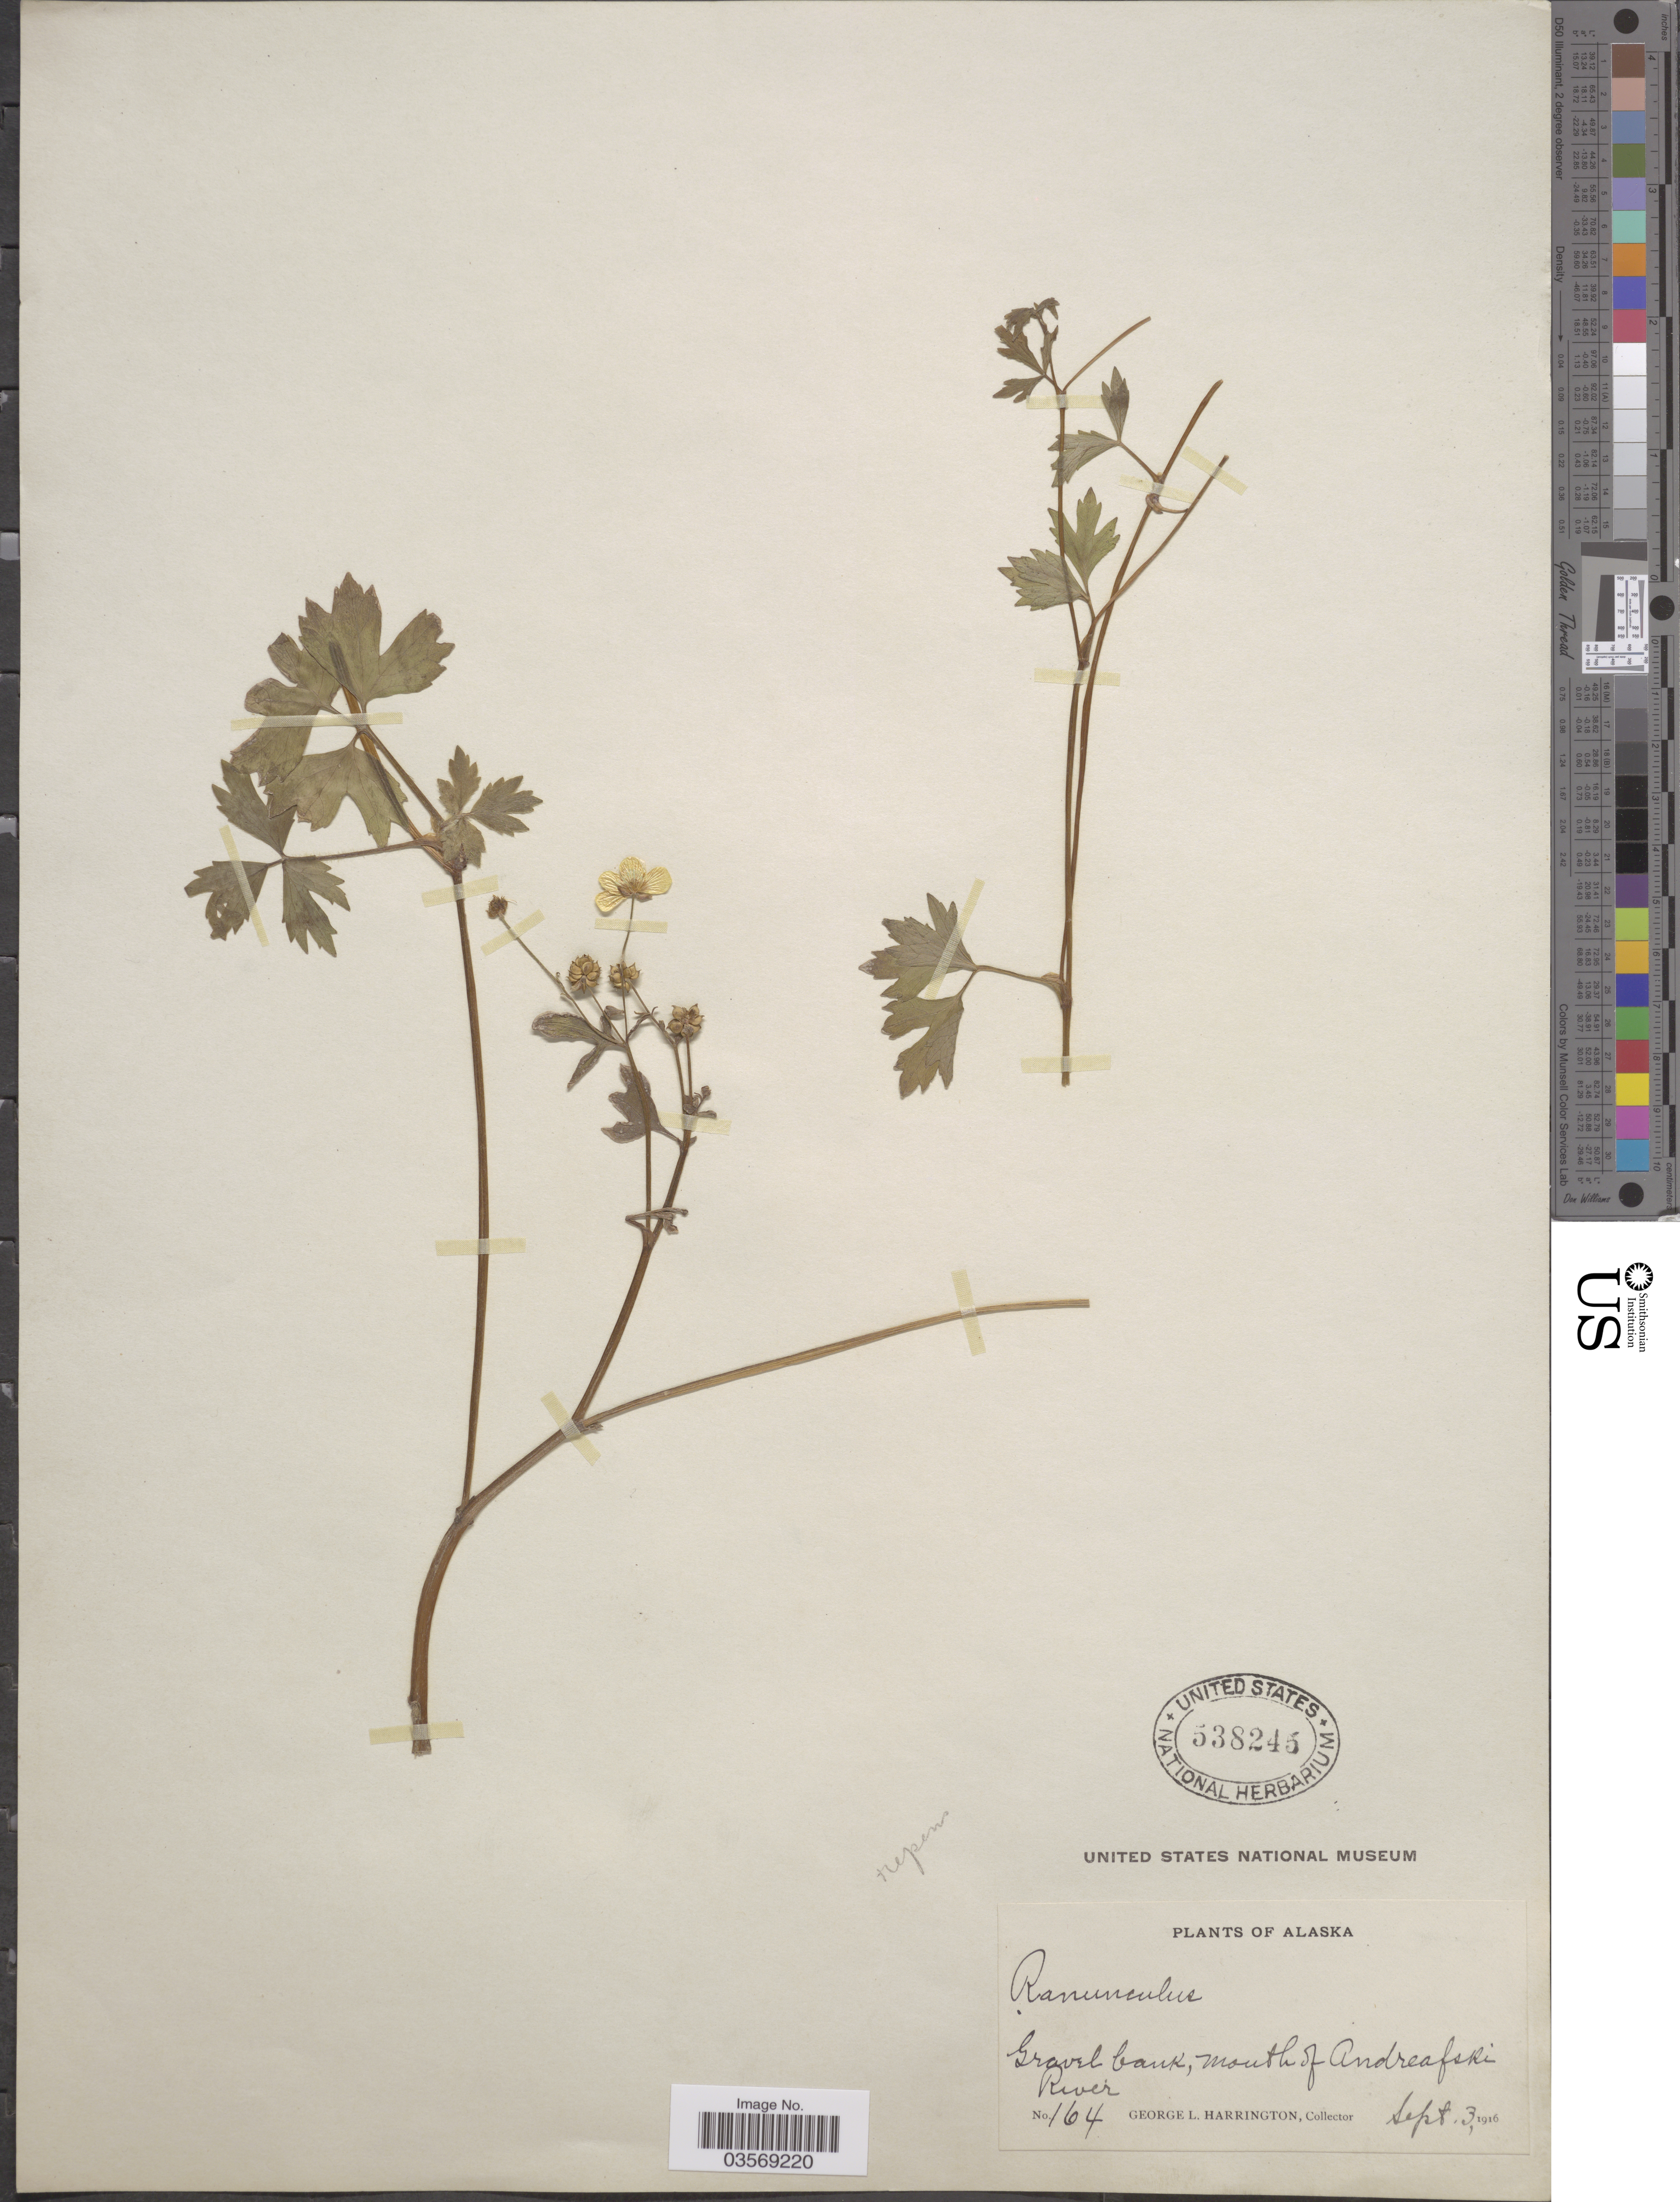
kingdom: Plantae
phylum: Tracheophyta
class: Magnoliopsida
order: Ranunculales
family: Ranunculaceae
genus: Ranunculus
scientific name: Ranunculus repens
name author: L.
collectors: G. Harrington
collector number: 164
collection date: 1916-09-03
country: United States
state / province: Alaska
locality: Gravel bank, mouth of Andreafski River.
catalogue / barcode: US 538245